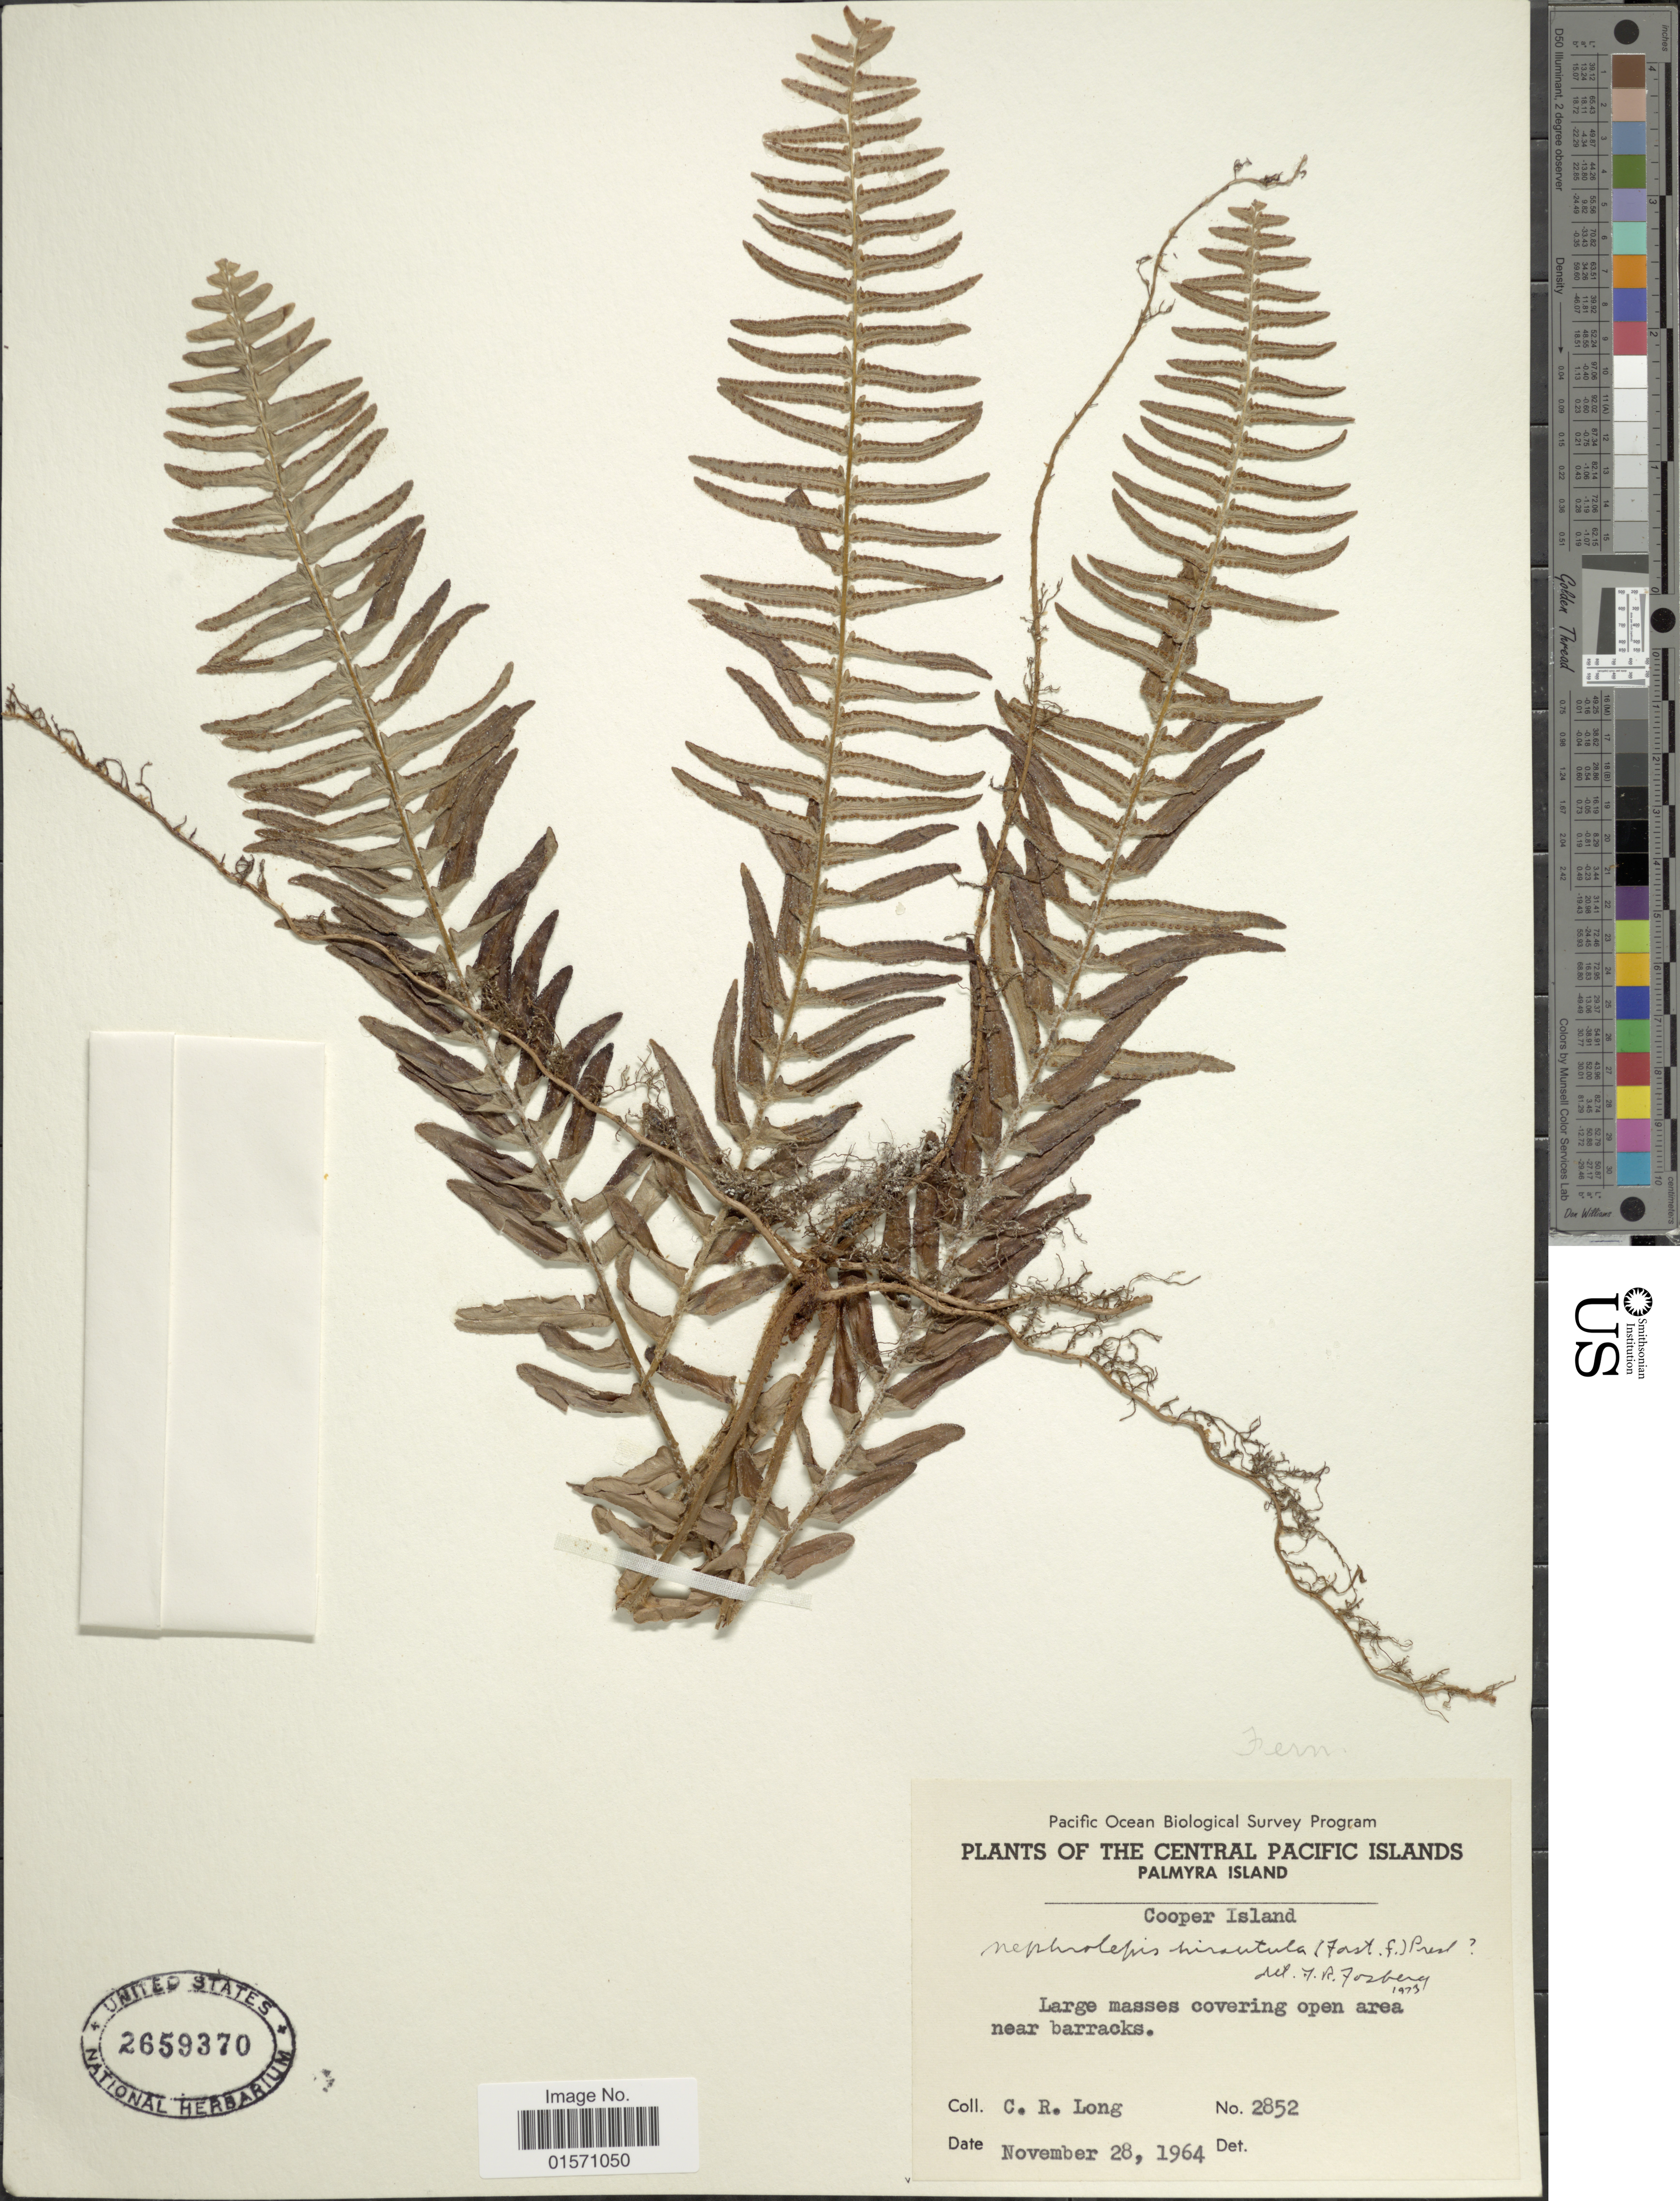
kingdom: Plantae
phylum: Tracheophyta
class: Polypodiopsida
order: Polypodiales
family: Nephrolepidaceae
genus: Nephrolepis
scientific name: Nephrolepis multiflora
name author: (Roxb.) F.M. Jarrett ex C.V. Morton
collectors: C. R. Long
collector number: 2852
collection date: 1964-11-28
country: U.S. Administered Pacific Islands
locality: Central Pacific Islands. Palmyra Island. Cooper Island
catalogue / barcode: US 2659370